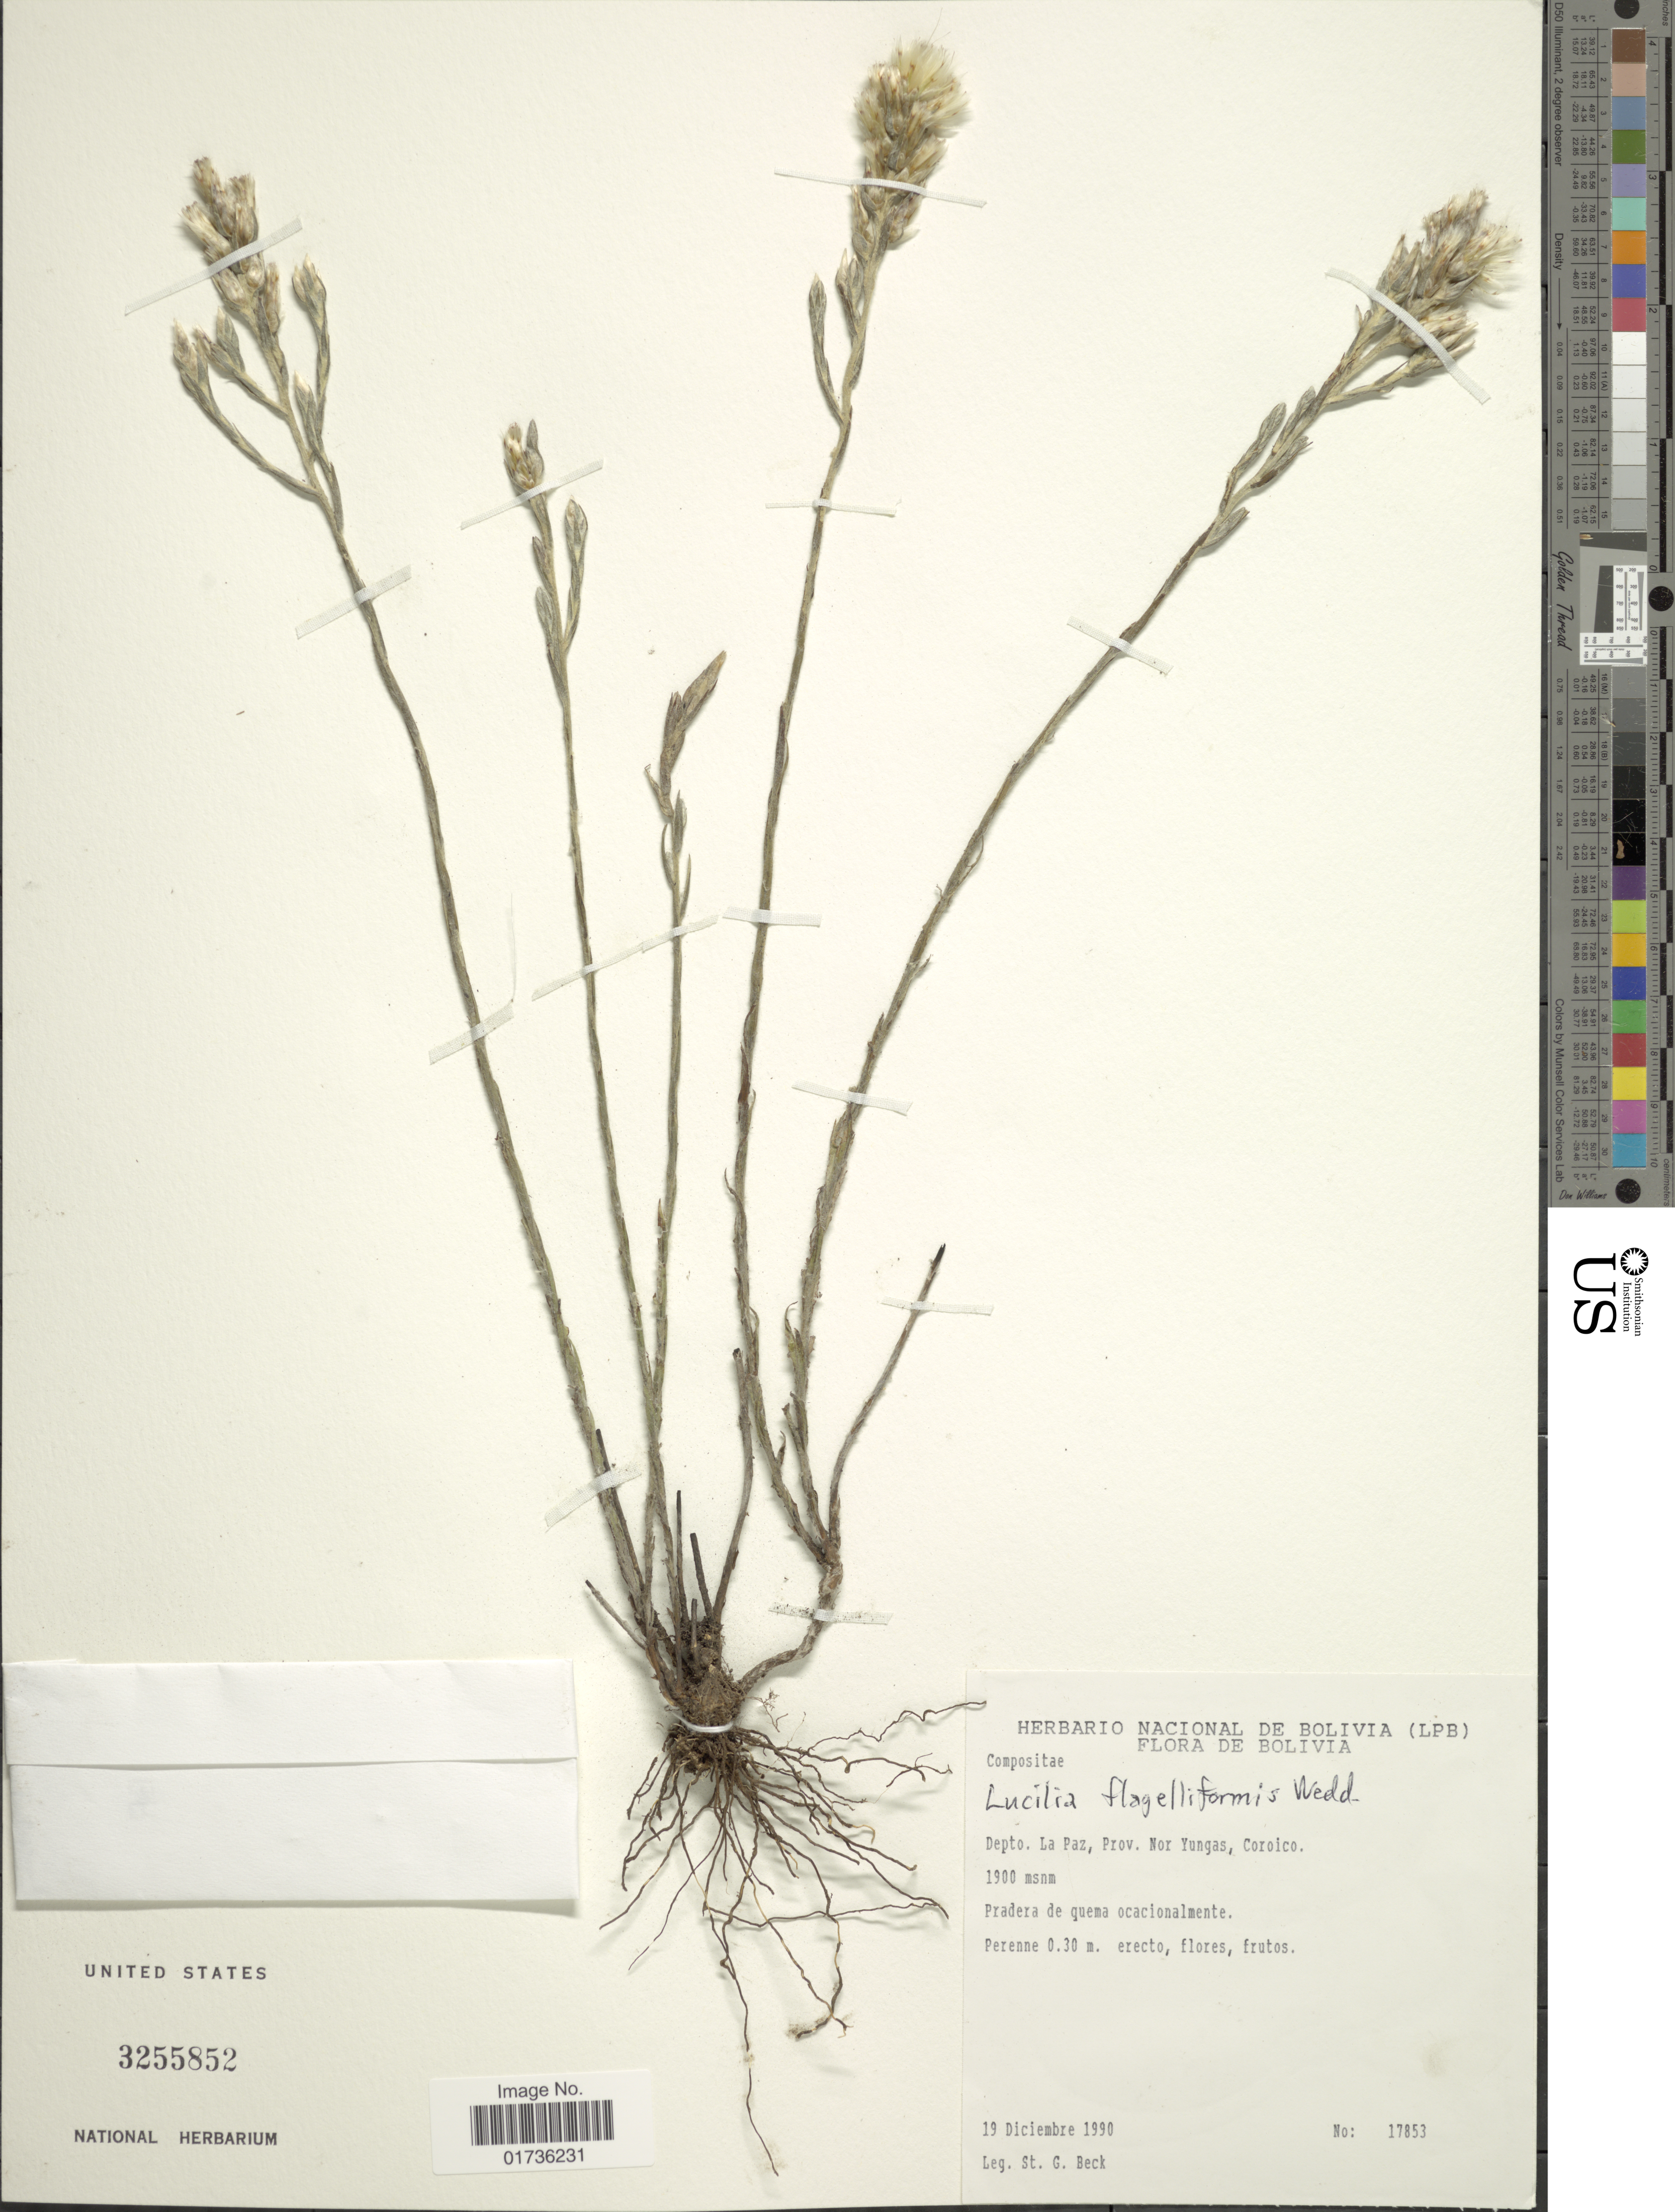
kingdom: Plantae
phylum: Tracheophyta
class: Magnoliopsida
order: Asterales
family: Asteraceae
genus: Lucilia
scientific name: Lucilia flagelliformis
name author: Wedd.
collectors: S. G. Beck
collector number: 17853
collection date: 1990-12-19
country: Bolivia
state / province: La Paz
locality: Dept. La Paz, prov. Nor Yungas, Coroico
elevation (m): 1900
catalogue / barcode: US 3255852